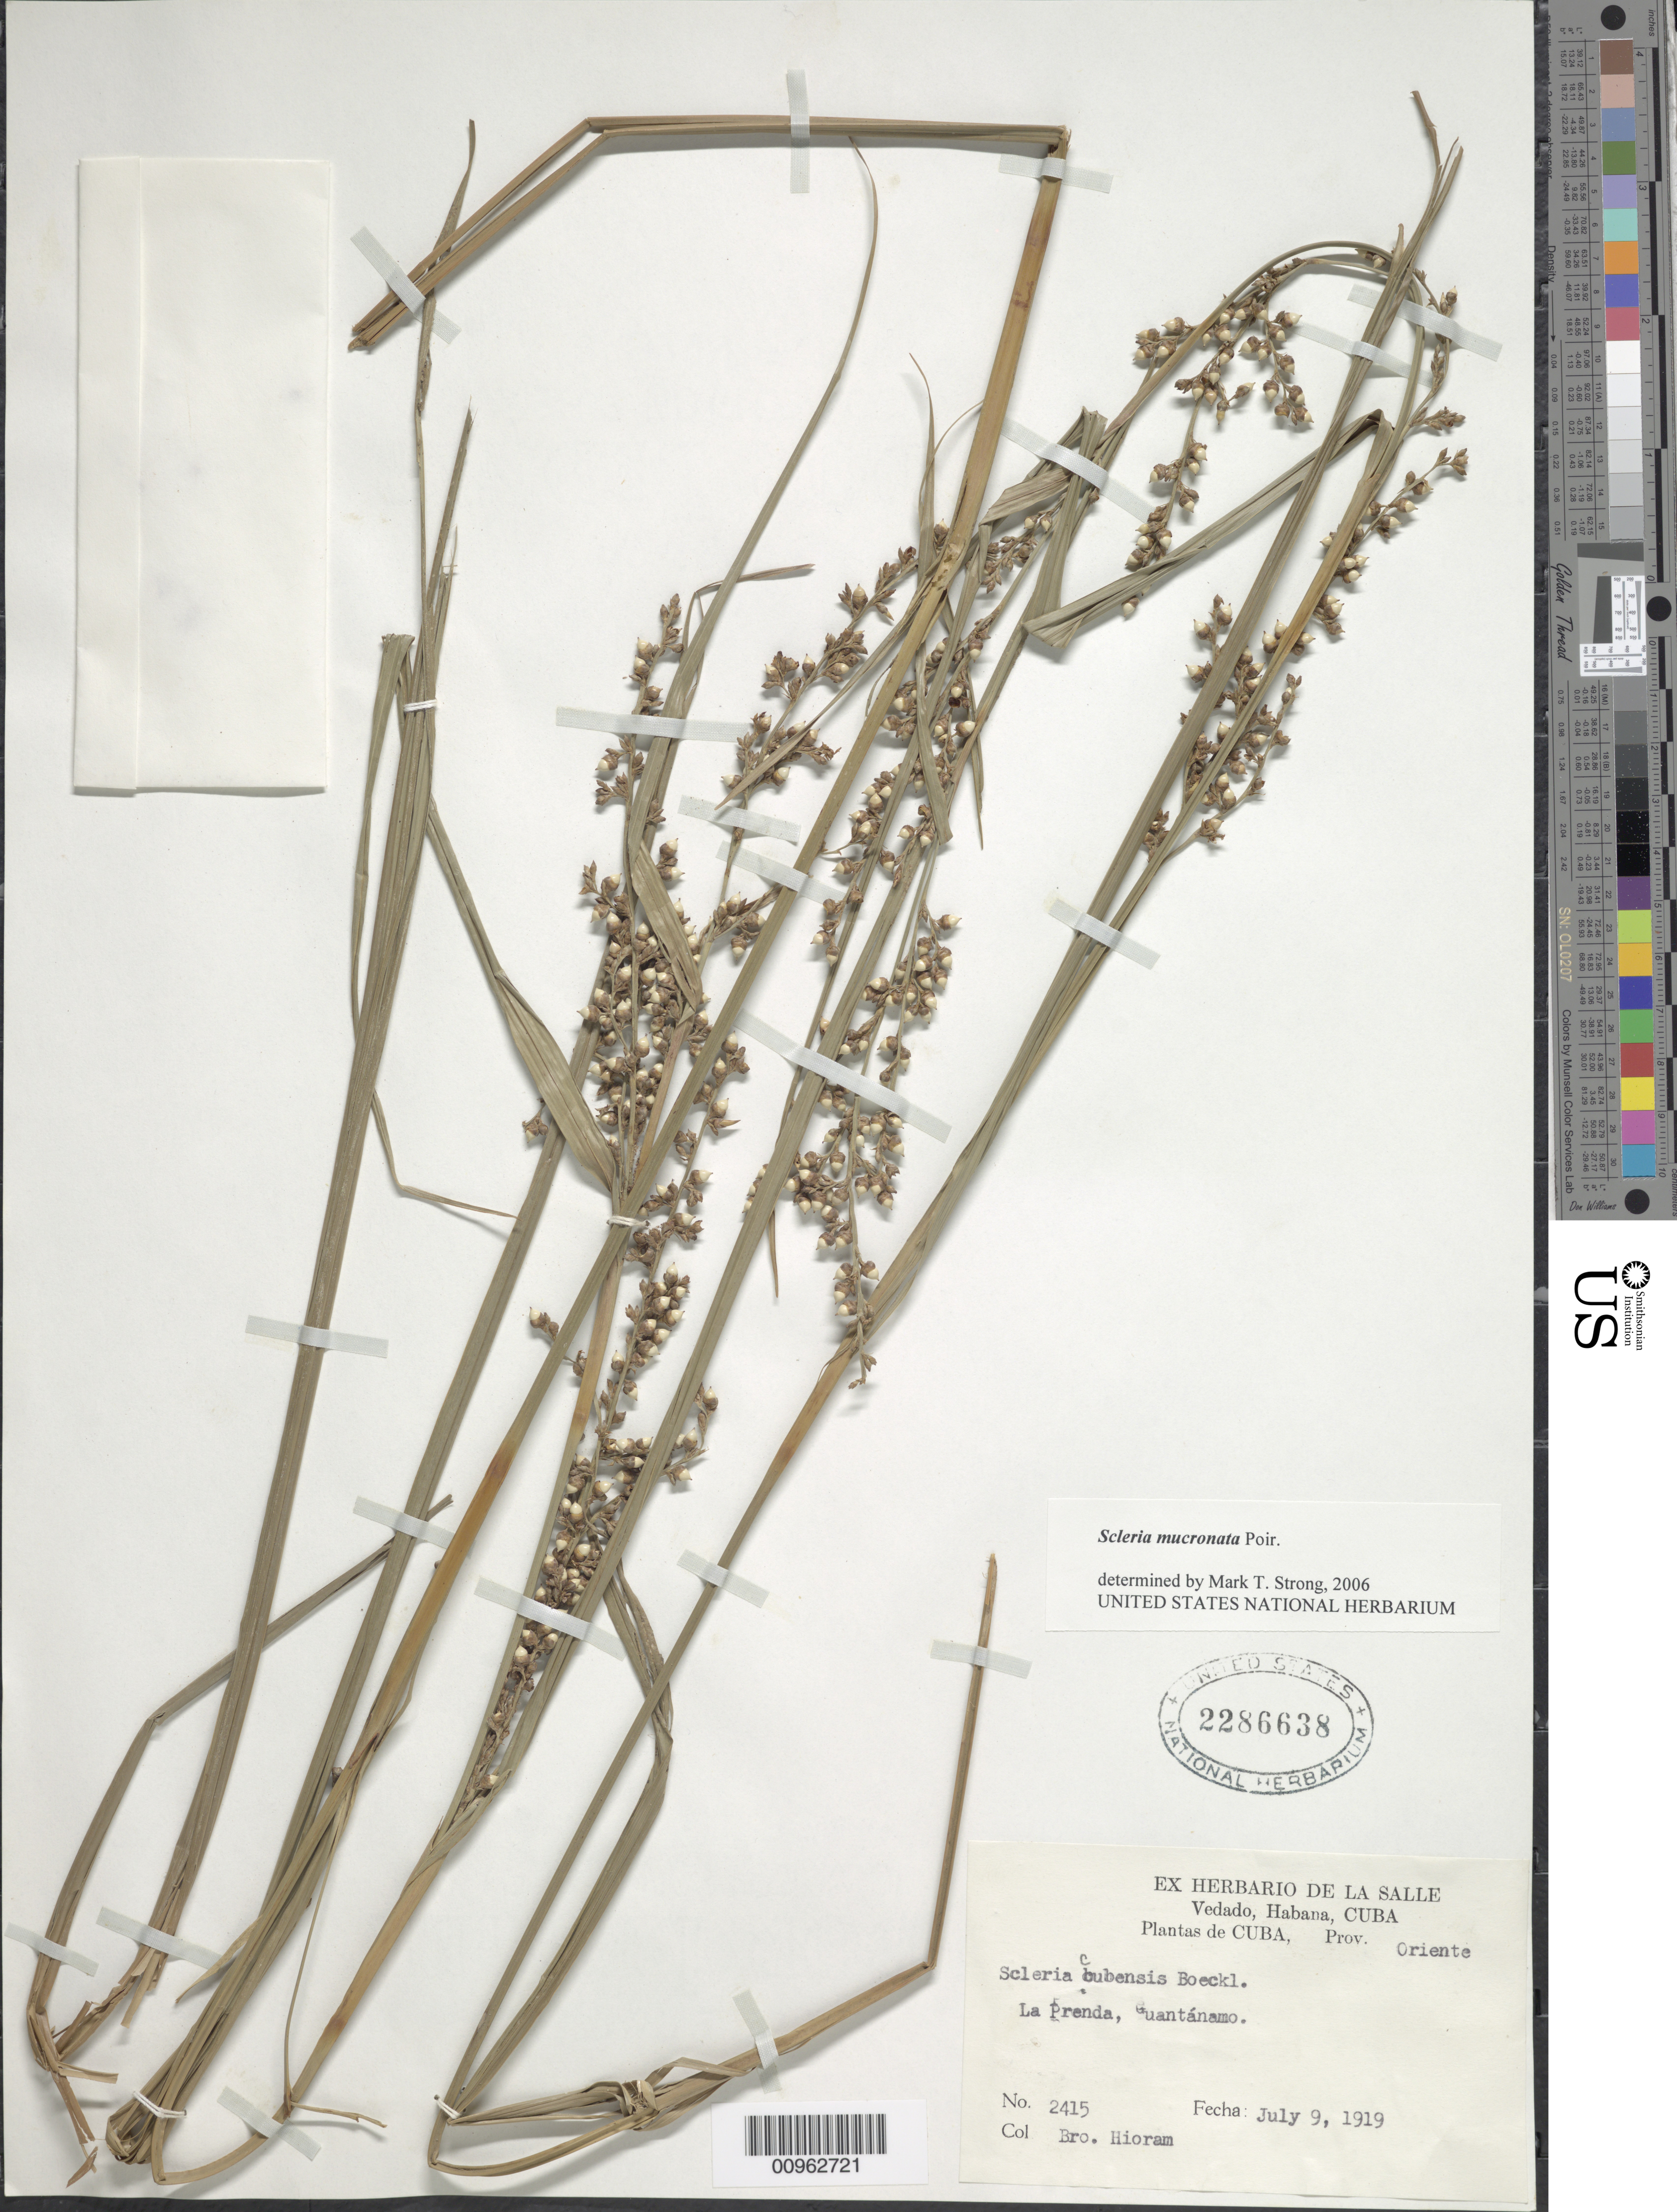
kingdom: Plantae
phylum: Tracheophyta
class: Liliopsida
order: Poales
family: Cyperaceae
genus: Scleria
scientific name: Scleria mucronata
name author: Poir.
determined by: Strong, M. T., (US), Smithsonian Institution - National Museum of Natural History (UNITED STATES)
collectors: Bro. Hioram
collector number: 2415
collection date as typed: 09 Jul 1919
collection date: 1919-07-09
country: Cuba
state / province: Guantanamo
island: Cuba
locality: La Prenda, Guantánamo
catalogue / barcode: US 2286638